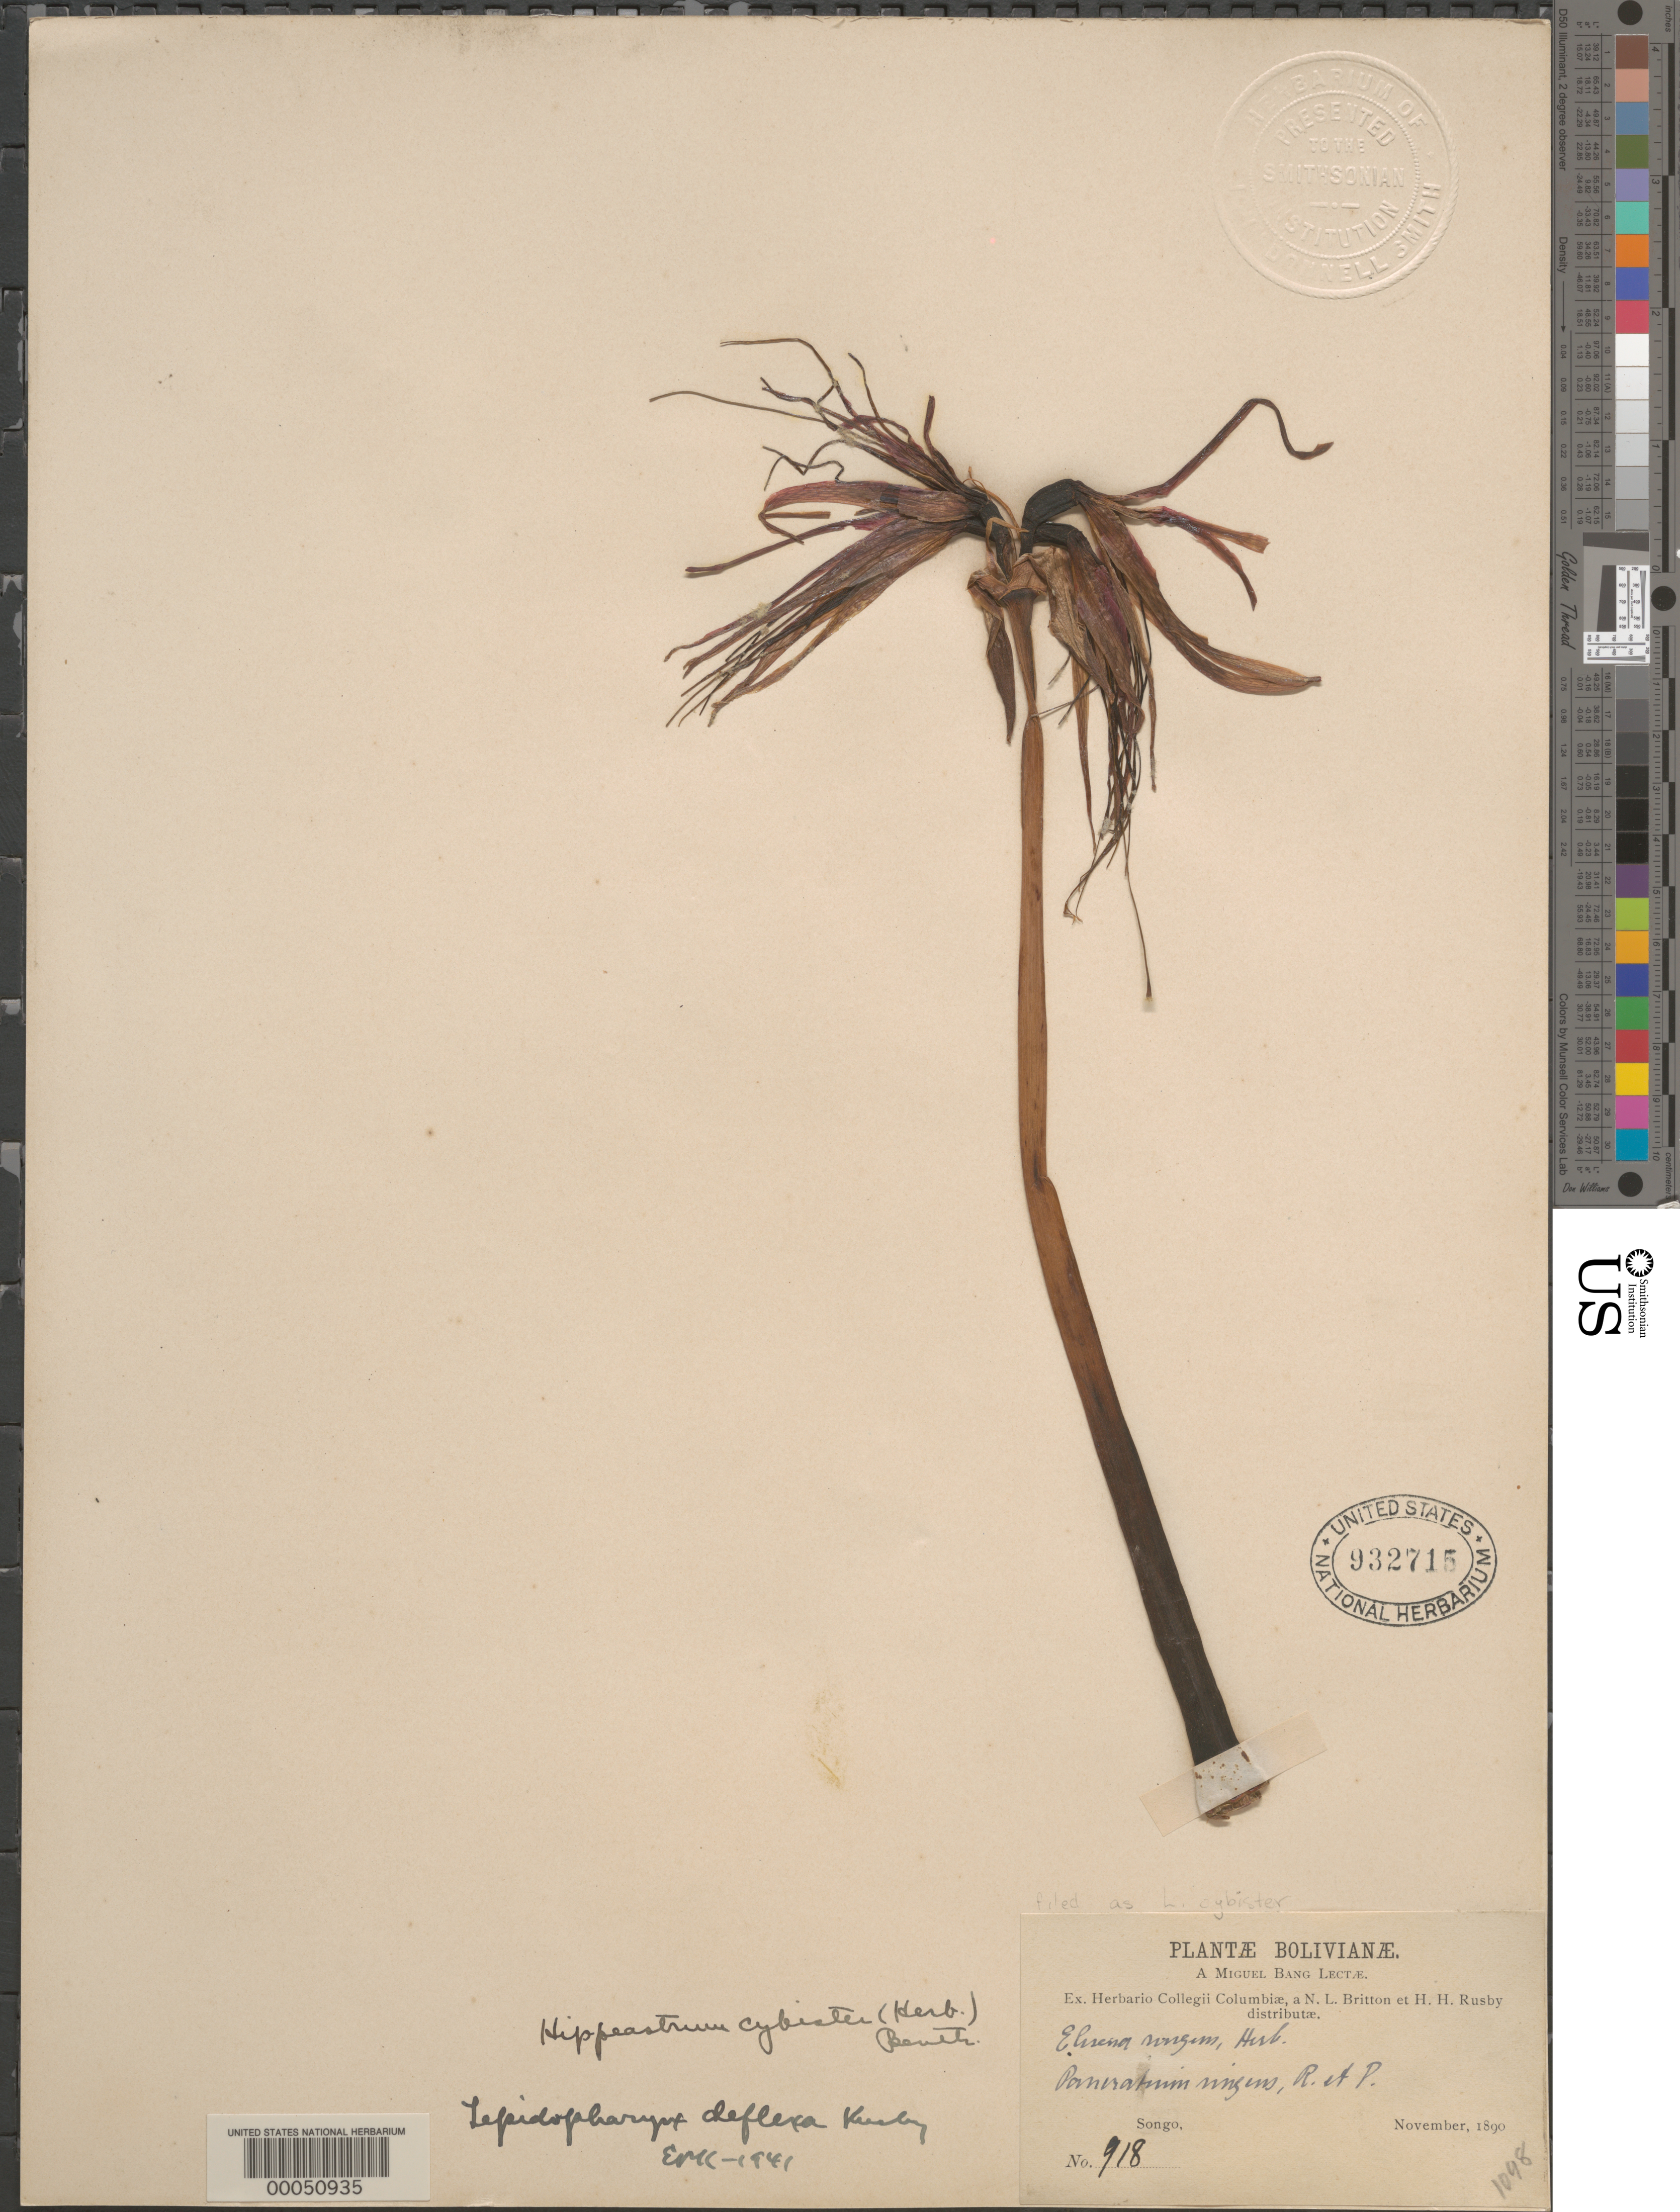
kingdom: Plantae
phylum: Tracheophyta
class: Liliopsida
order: Asparagales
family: Amaryllidaceae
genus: Hippeastrum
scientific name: Hippeastrum cybister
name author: Benth. & Hook. f.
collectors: M. Bang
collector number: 918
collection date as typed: Nov 1890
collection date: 1890-11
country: Bolivia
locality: Songo.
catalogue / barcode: US 932715